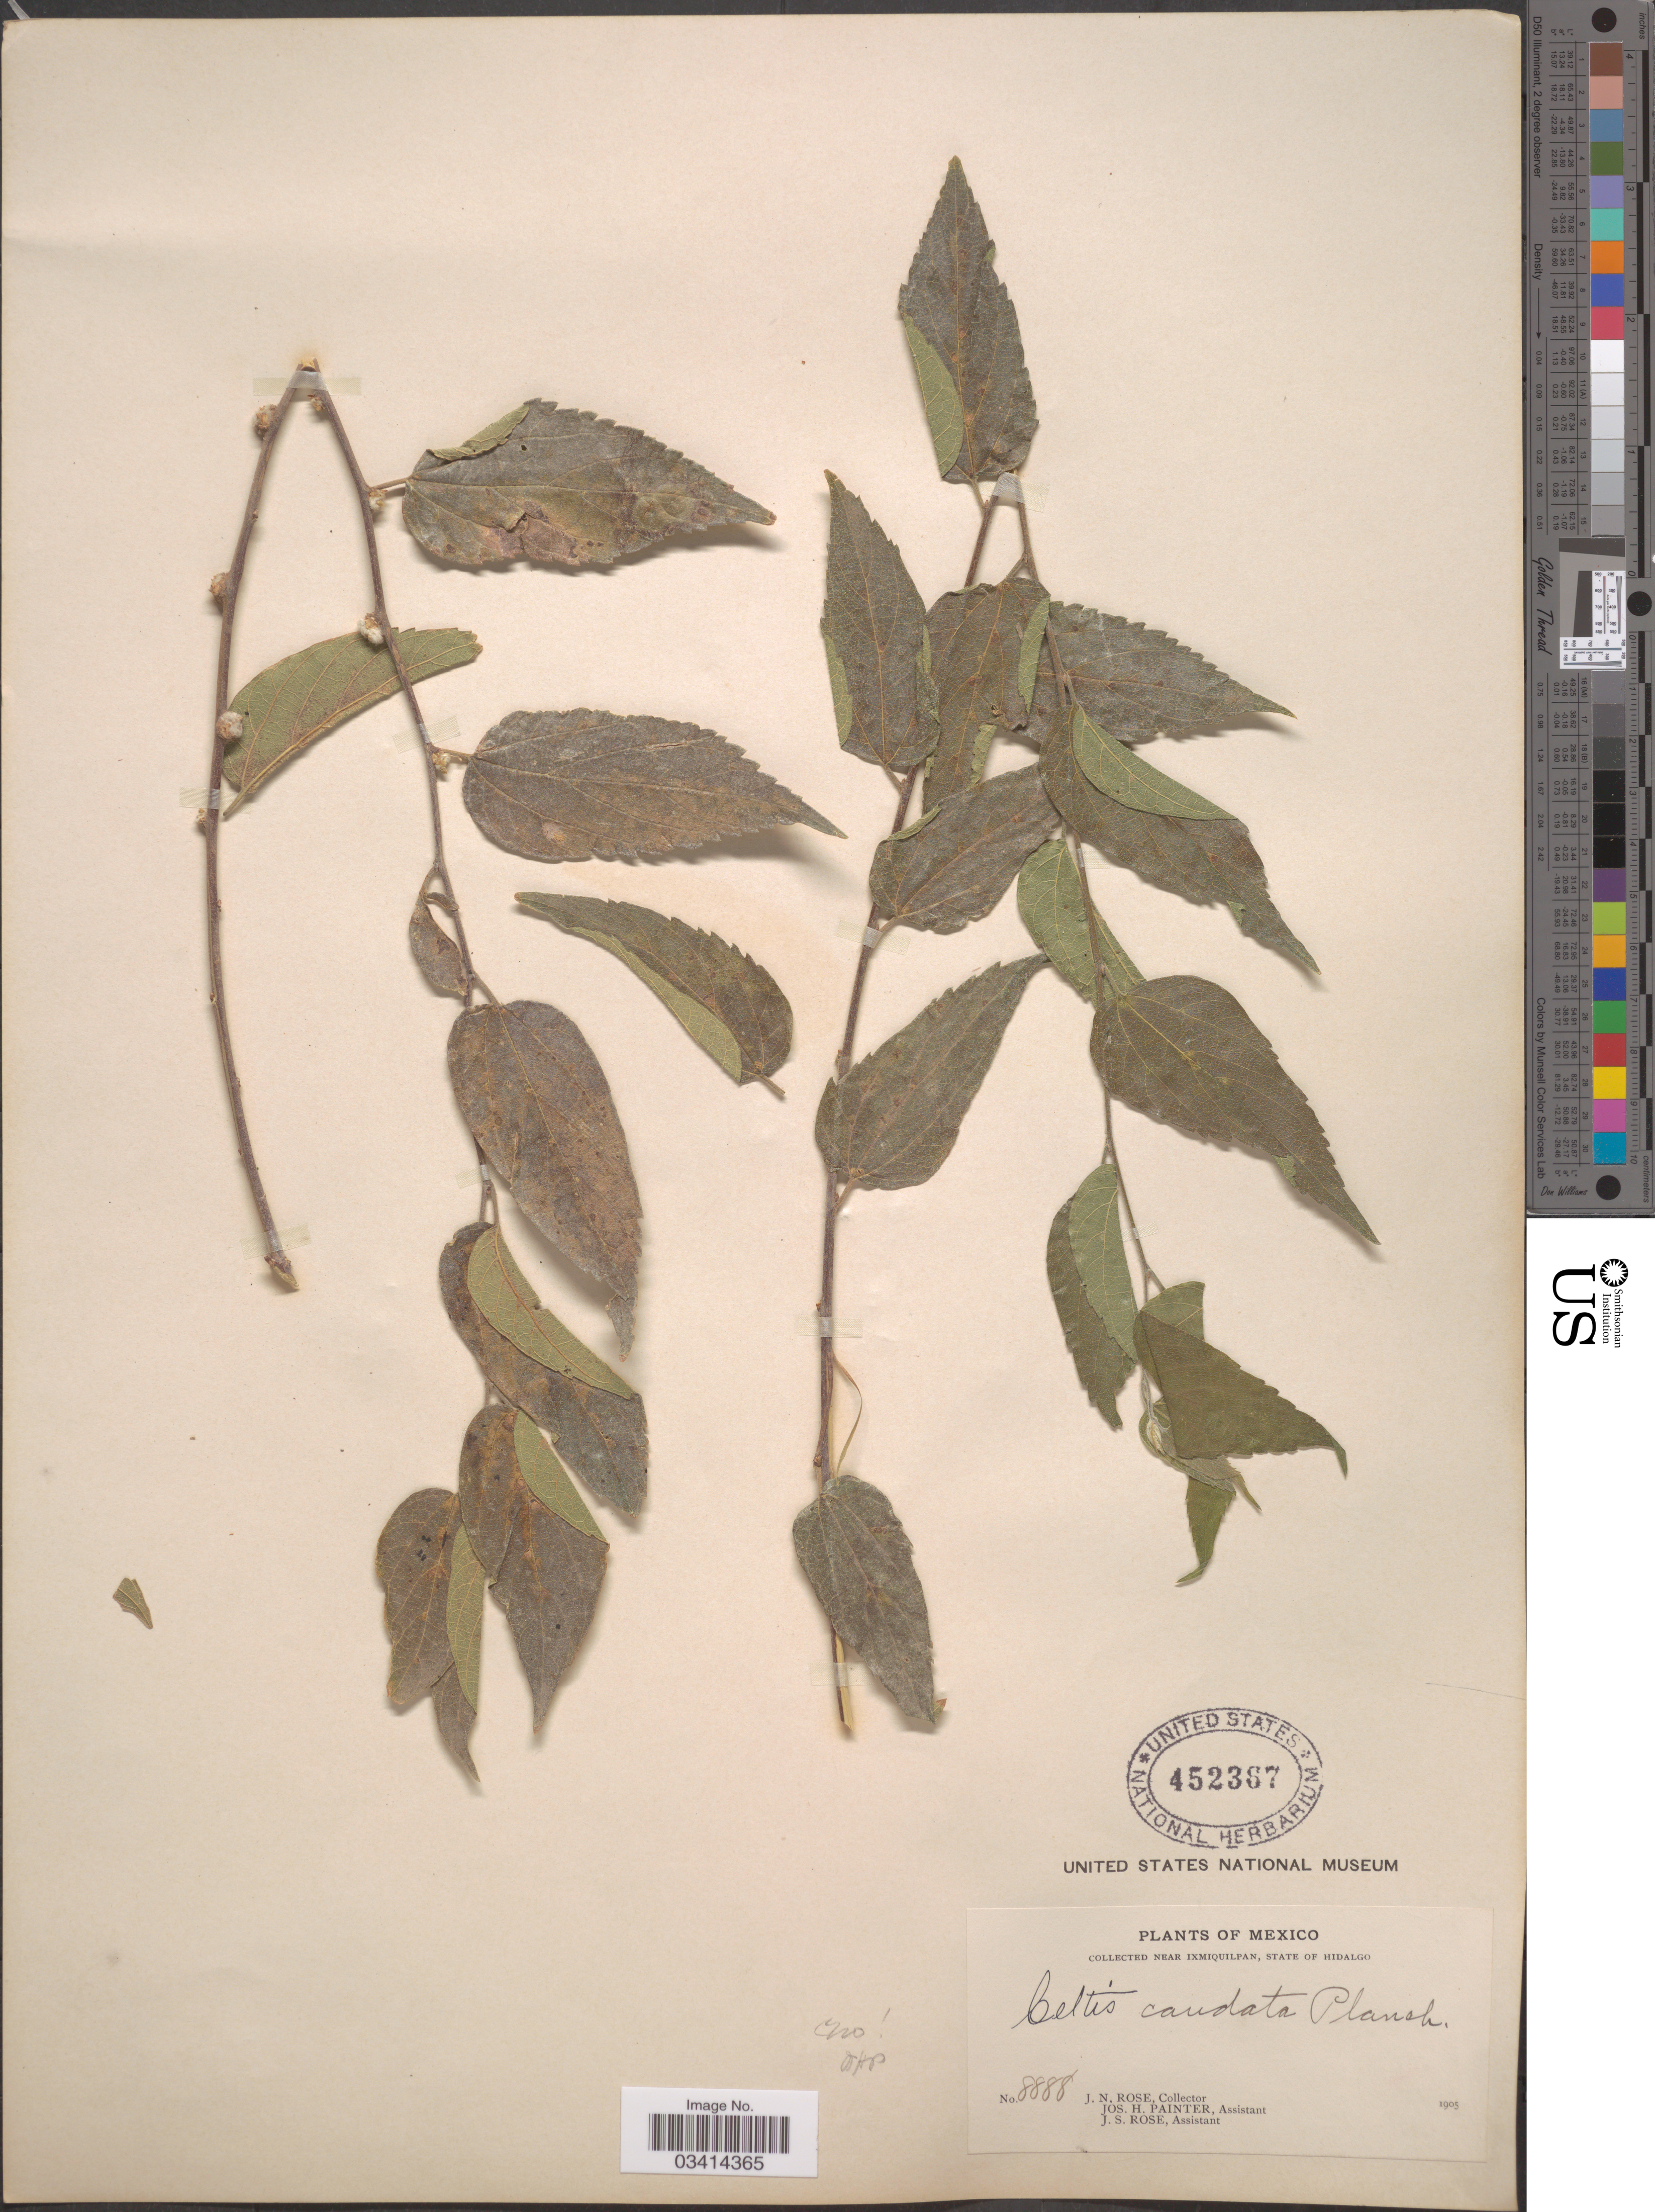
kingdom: Plantae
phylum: Tracheophyta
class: Magnoliopsida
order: Rosales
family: Cannabaceae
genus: Celtis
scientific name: Celtis caudata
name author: Planch.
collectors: J. N. Rose, J. H. Painter & J. S. Rose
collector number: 8888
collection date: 1905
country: Mexico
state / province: Hidalgo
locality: Near Ixmiquilpan.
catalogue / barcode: US 452367